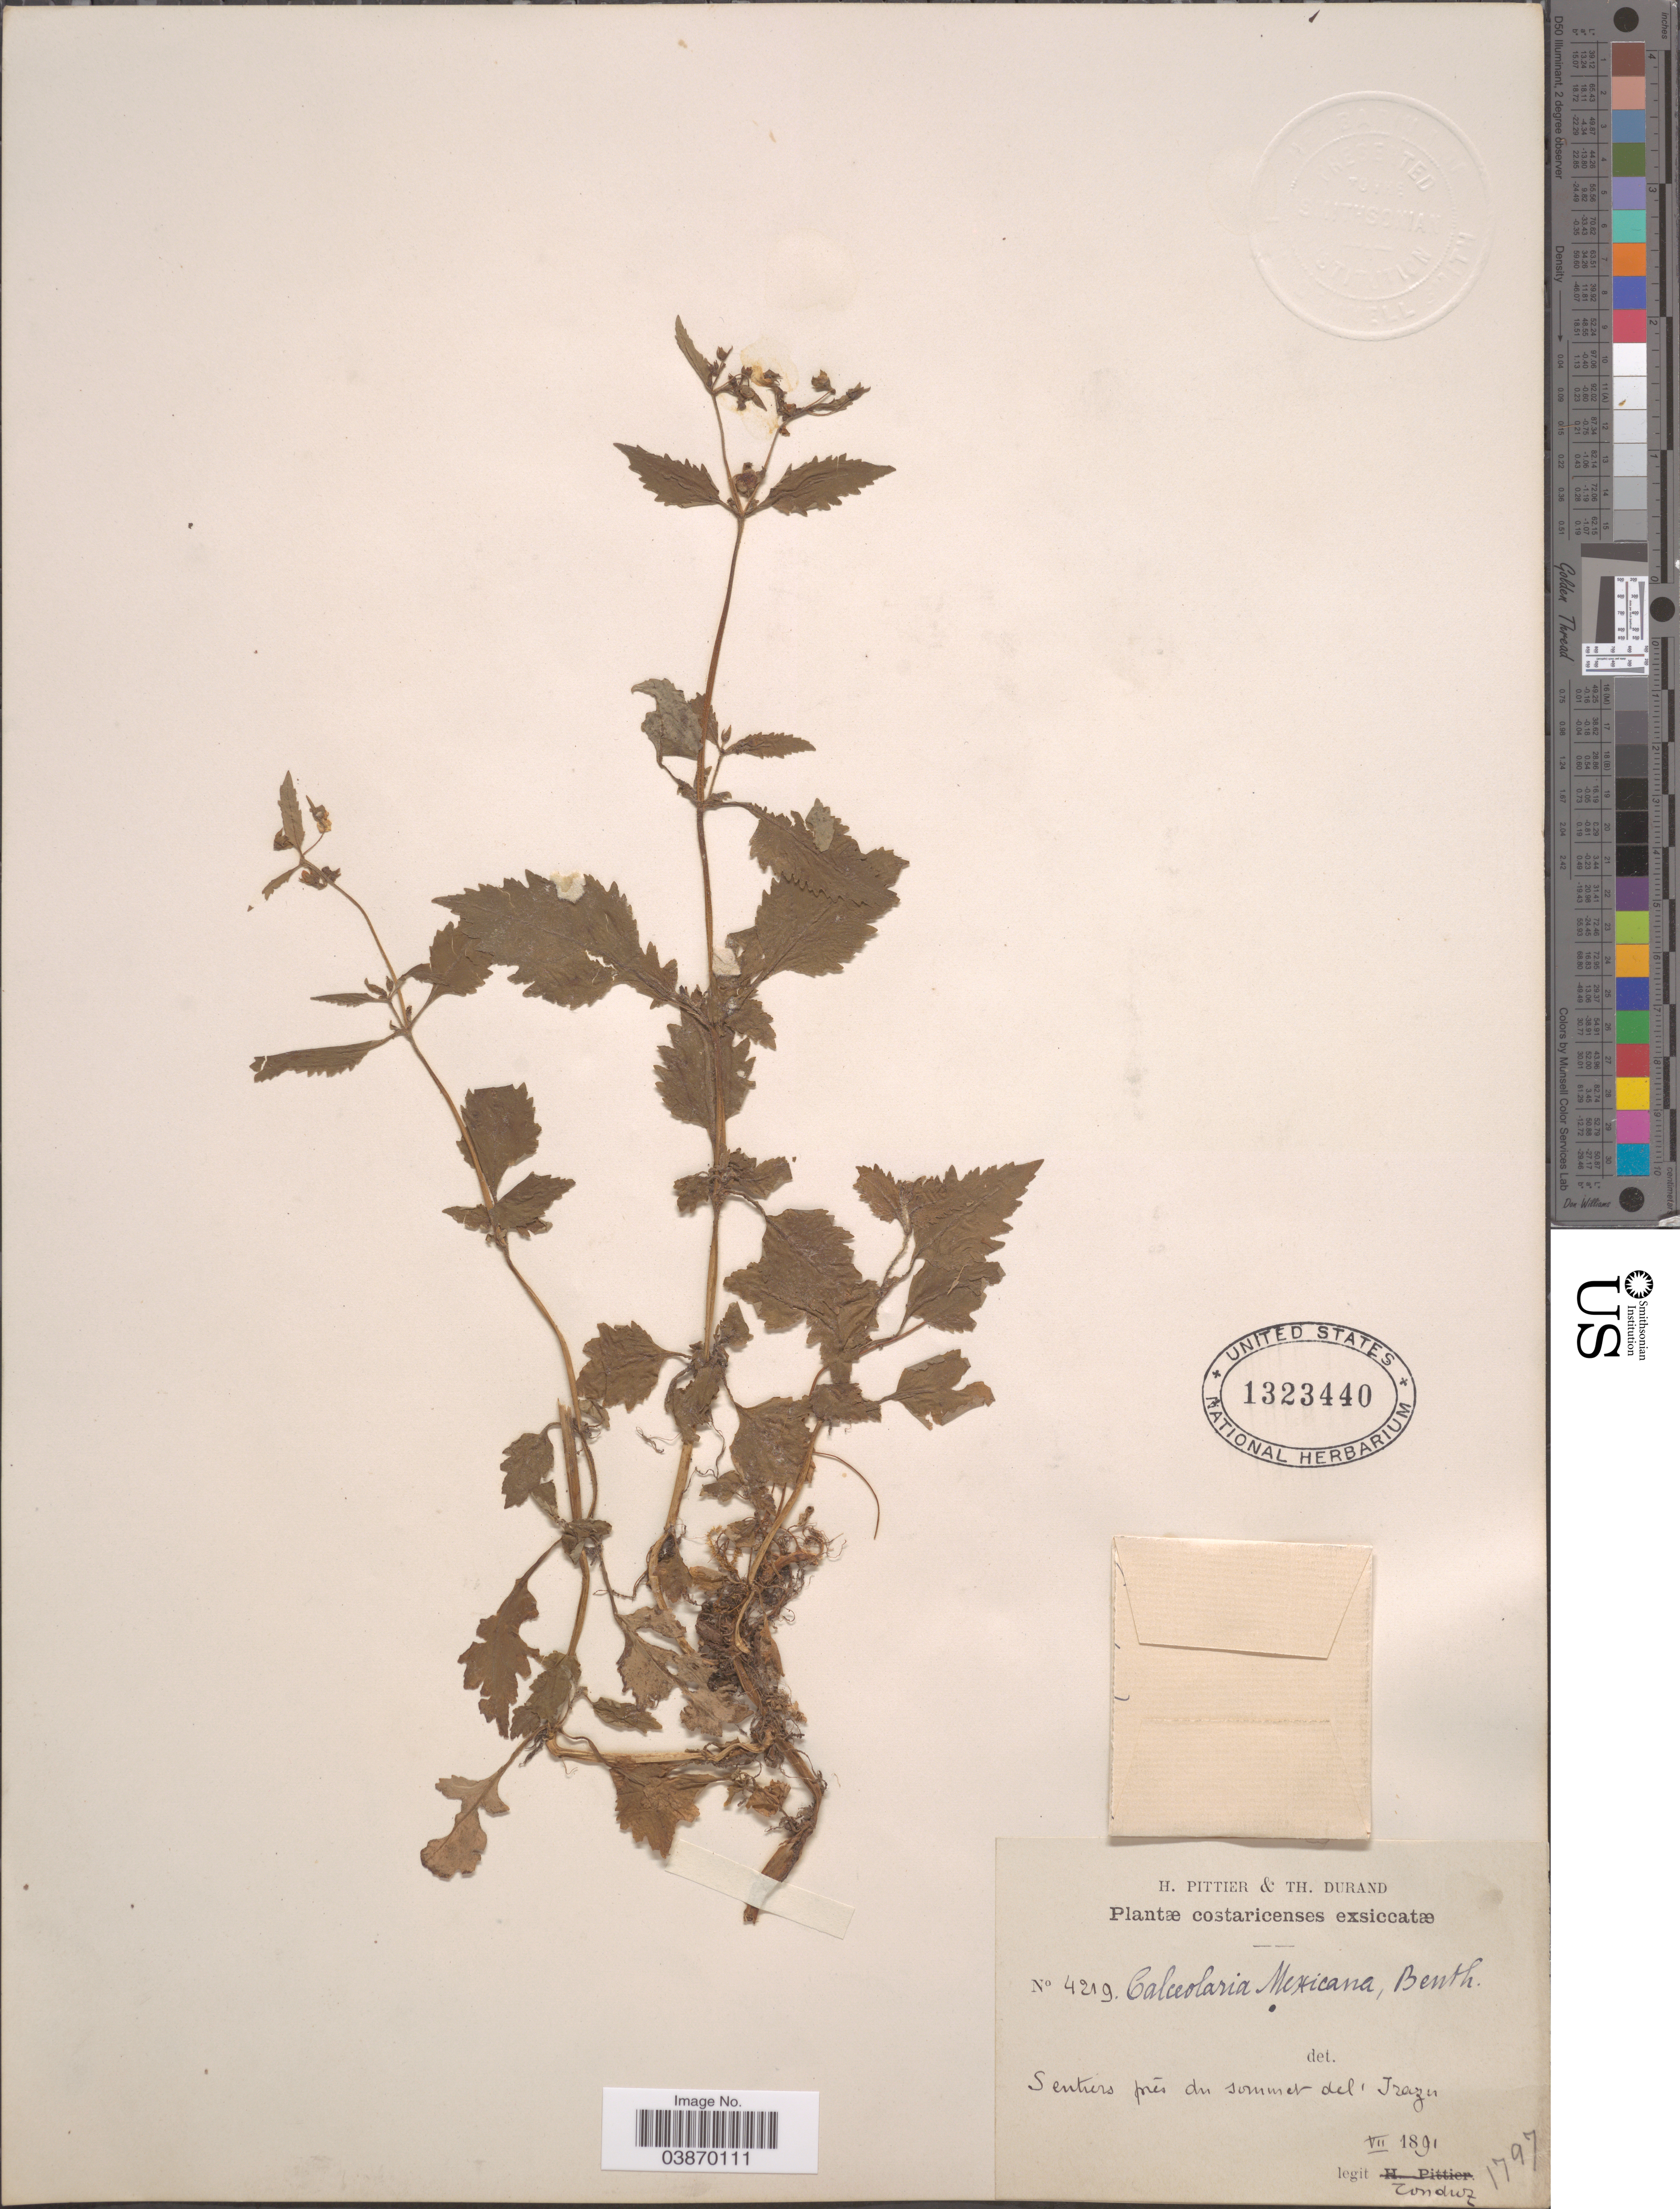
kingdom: Plantae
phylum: Tracheophyta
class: Magnoliopsida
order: Lamiales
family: Calceolariaceae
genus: Calceolaria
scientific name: Calceolaria mexicana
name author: Benth.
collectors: Tonduz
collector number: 1797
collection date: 1891-07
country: Costa Rica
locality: Costaricenses. Sentiers prés du sommet del' Irazu.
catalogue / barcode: US 1323440